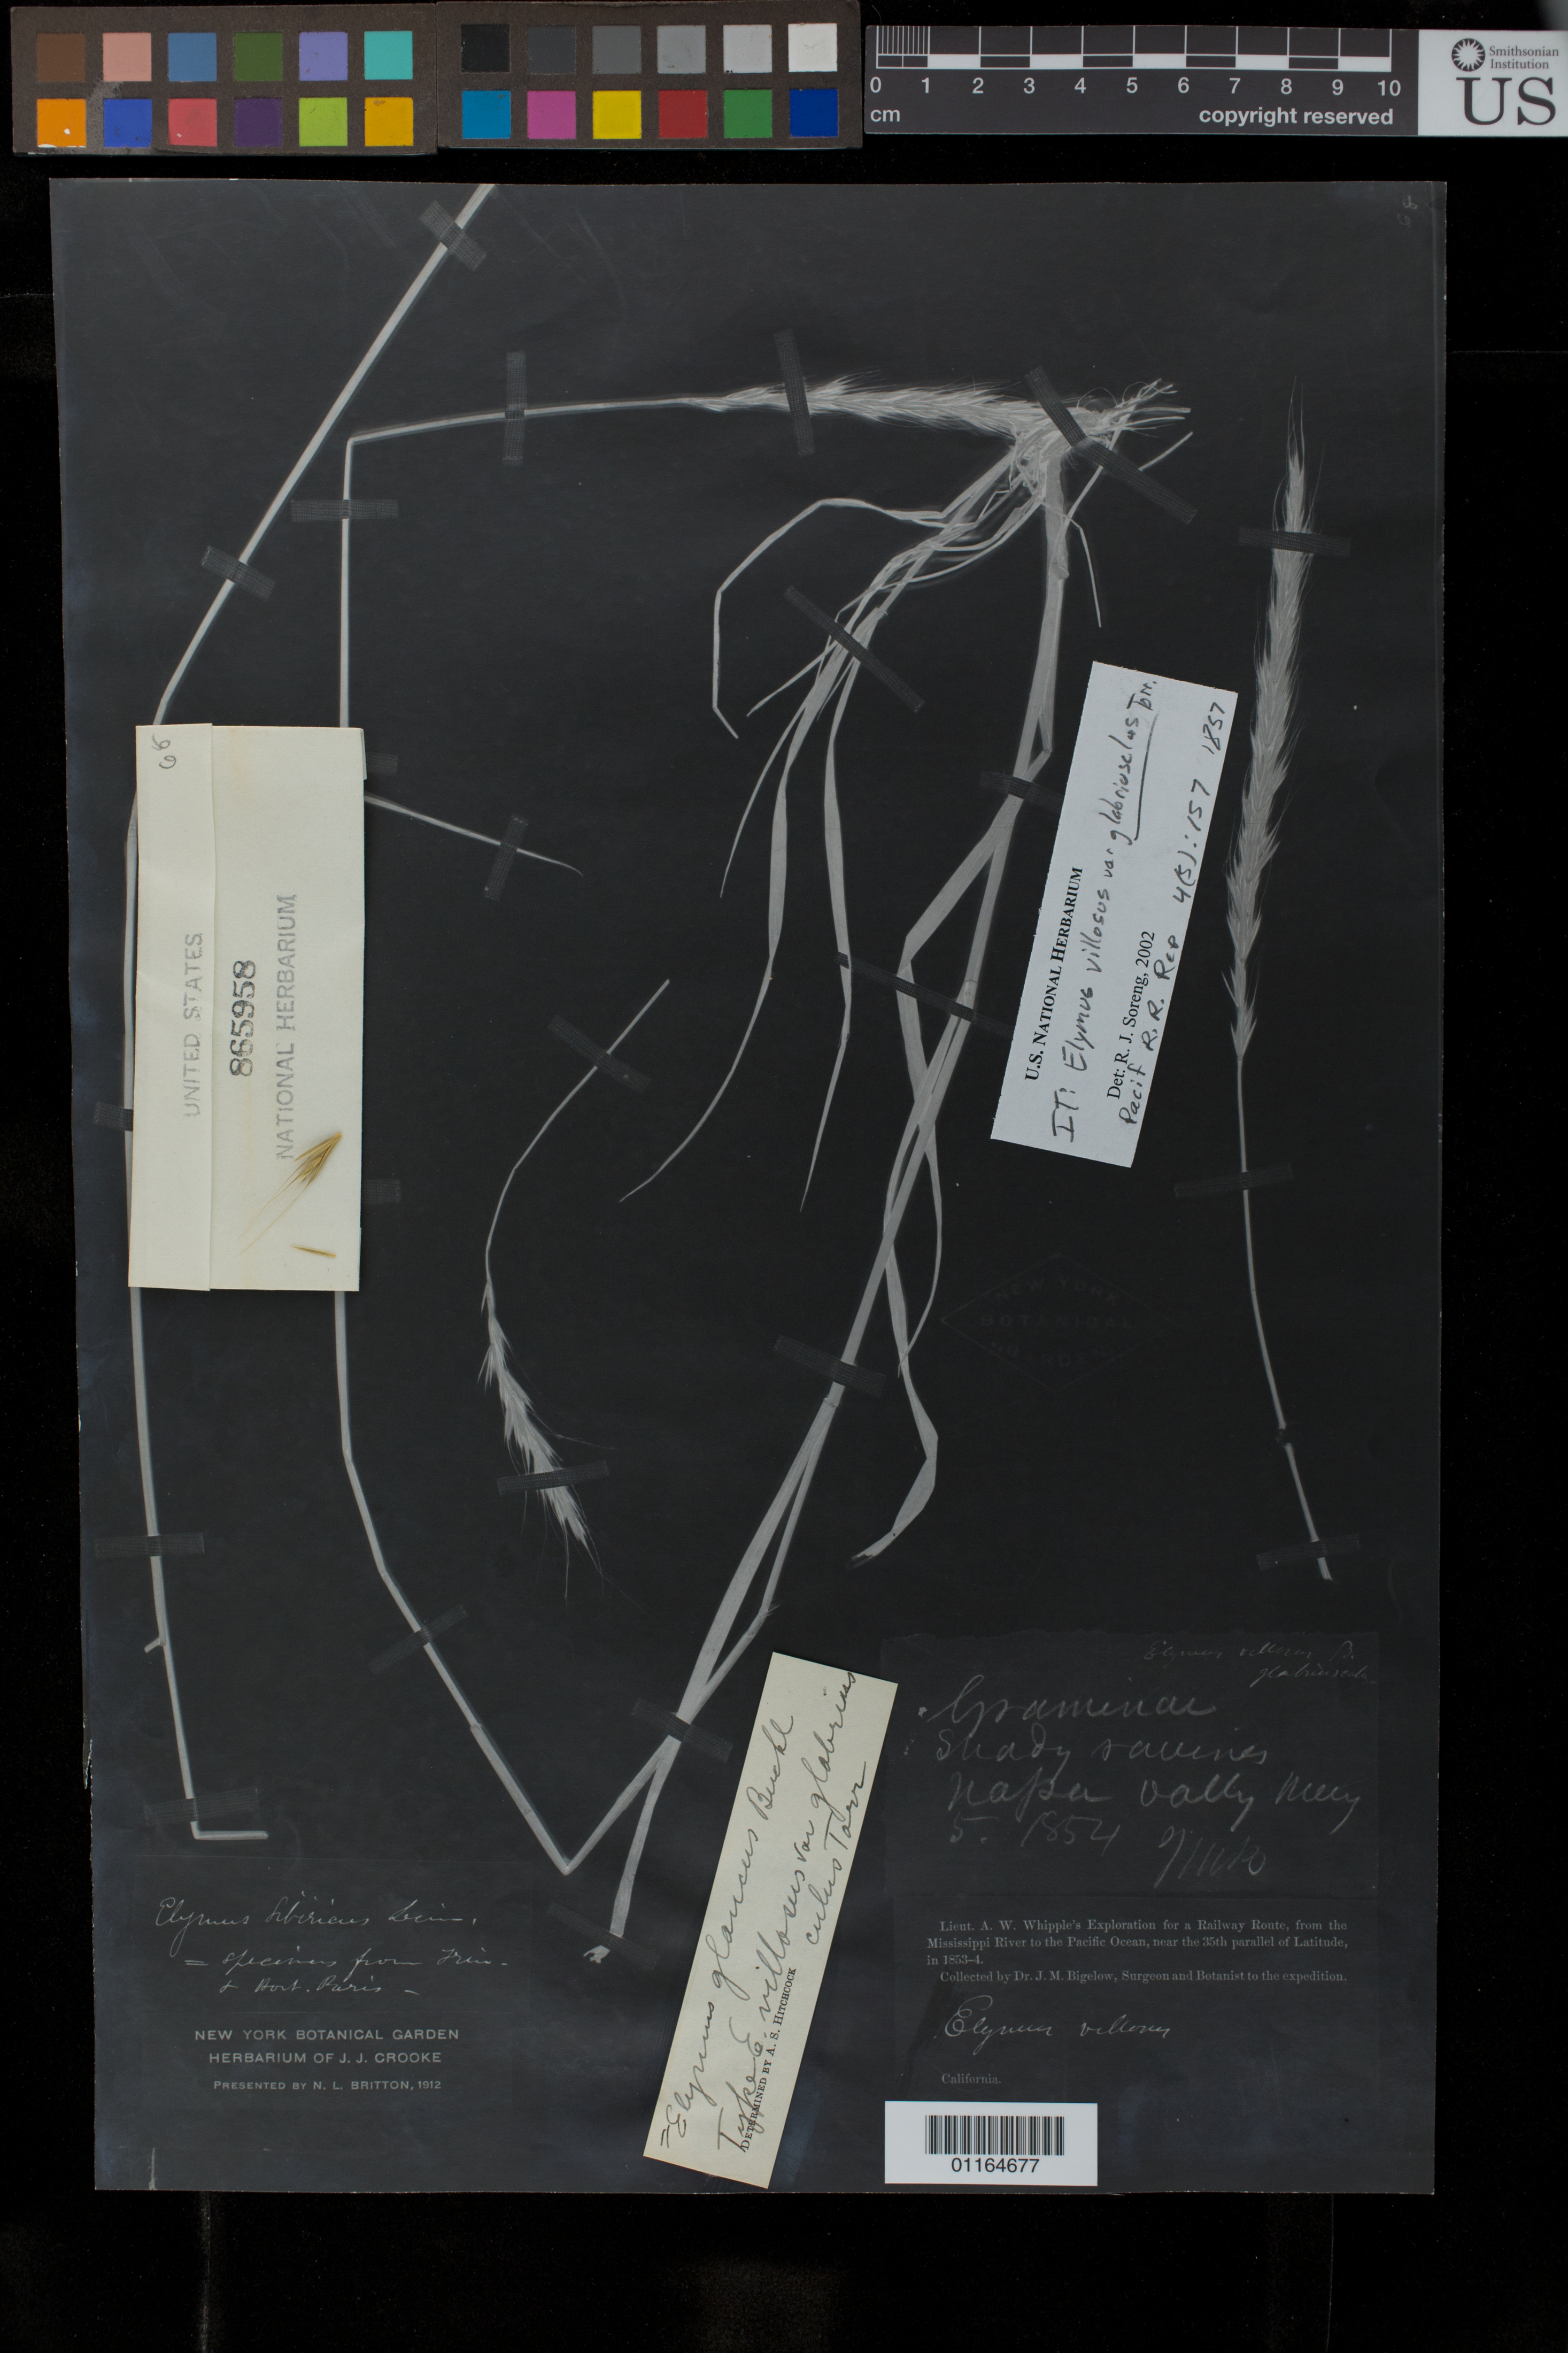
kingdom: Plantae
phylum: Tracheophyta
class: Liliopsida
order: Poales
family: Poaceae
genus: Elymus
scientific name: Elymus villosus var. glabriusculus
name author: Torr.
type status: Type Collection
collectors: J. M. Bigelow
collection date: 1854-05-05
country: United States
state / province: California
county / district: Napa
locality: Napa Valley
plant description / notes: Photostat and fragmentary material of type specimen ex herb. NY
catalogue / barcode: US 865958